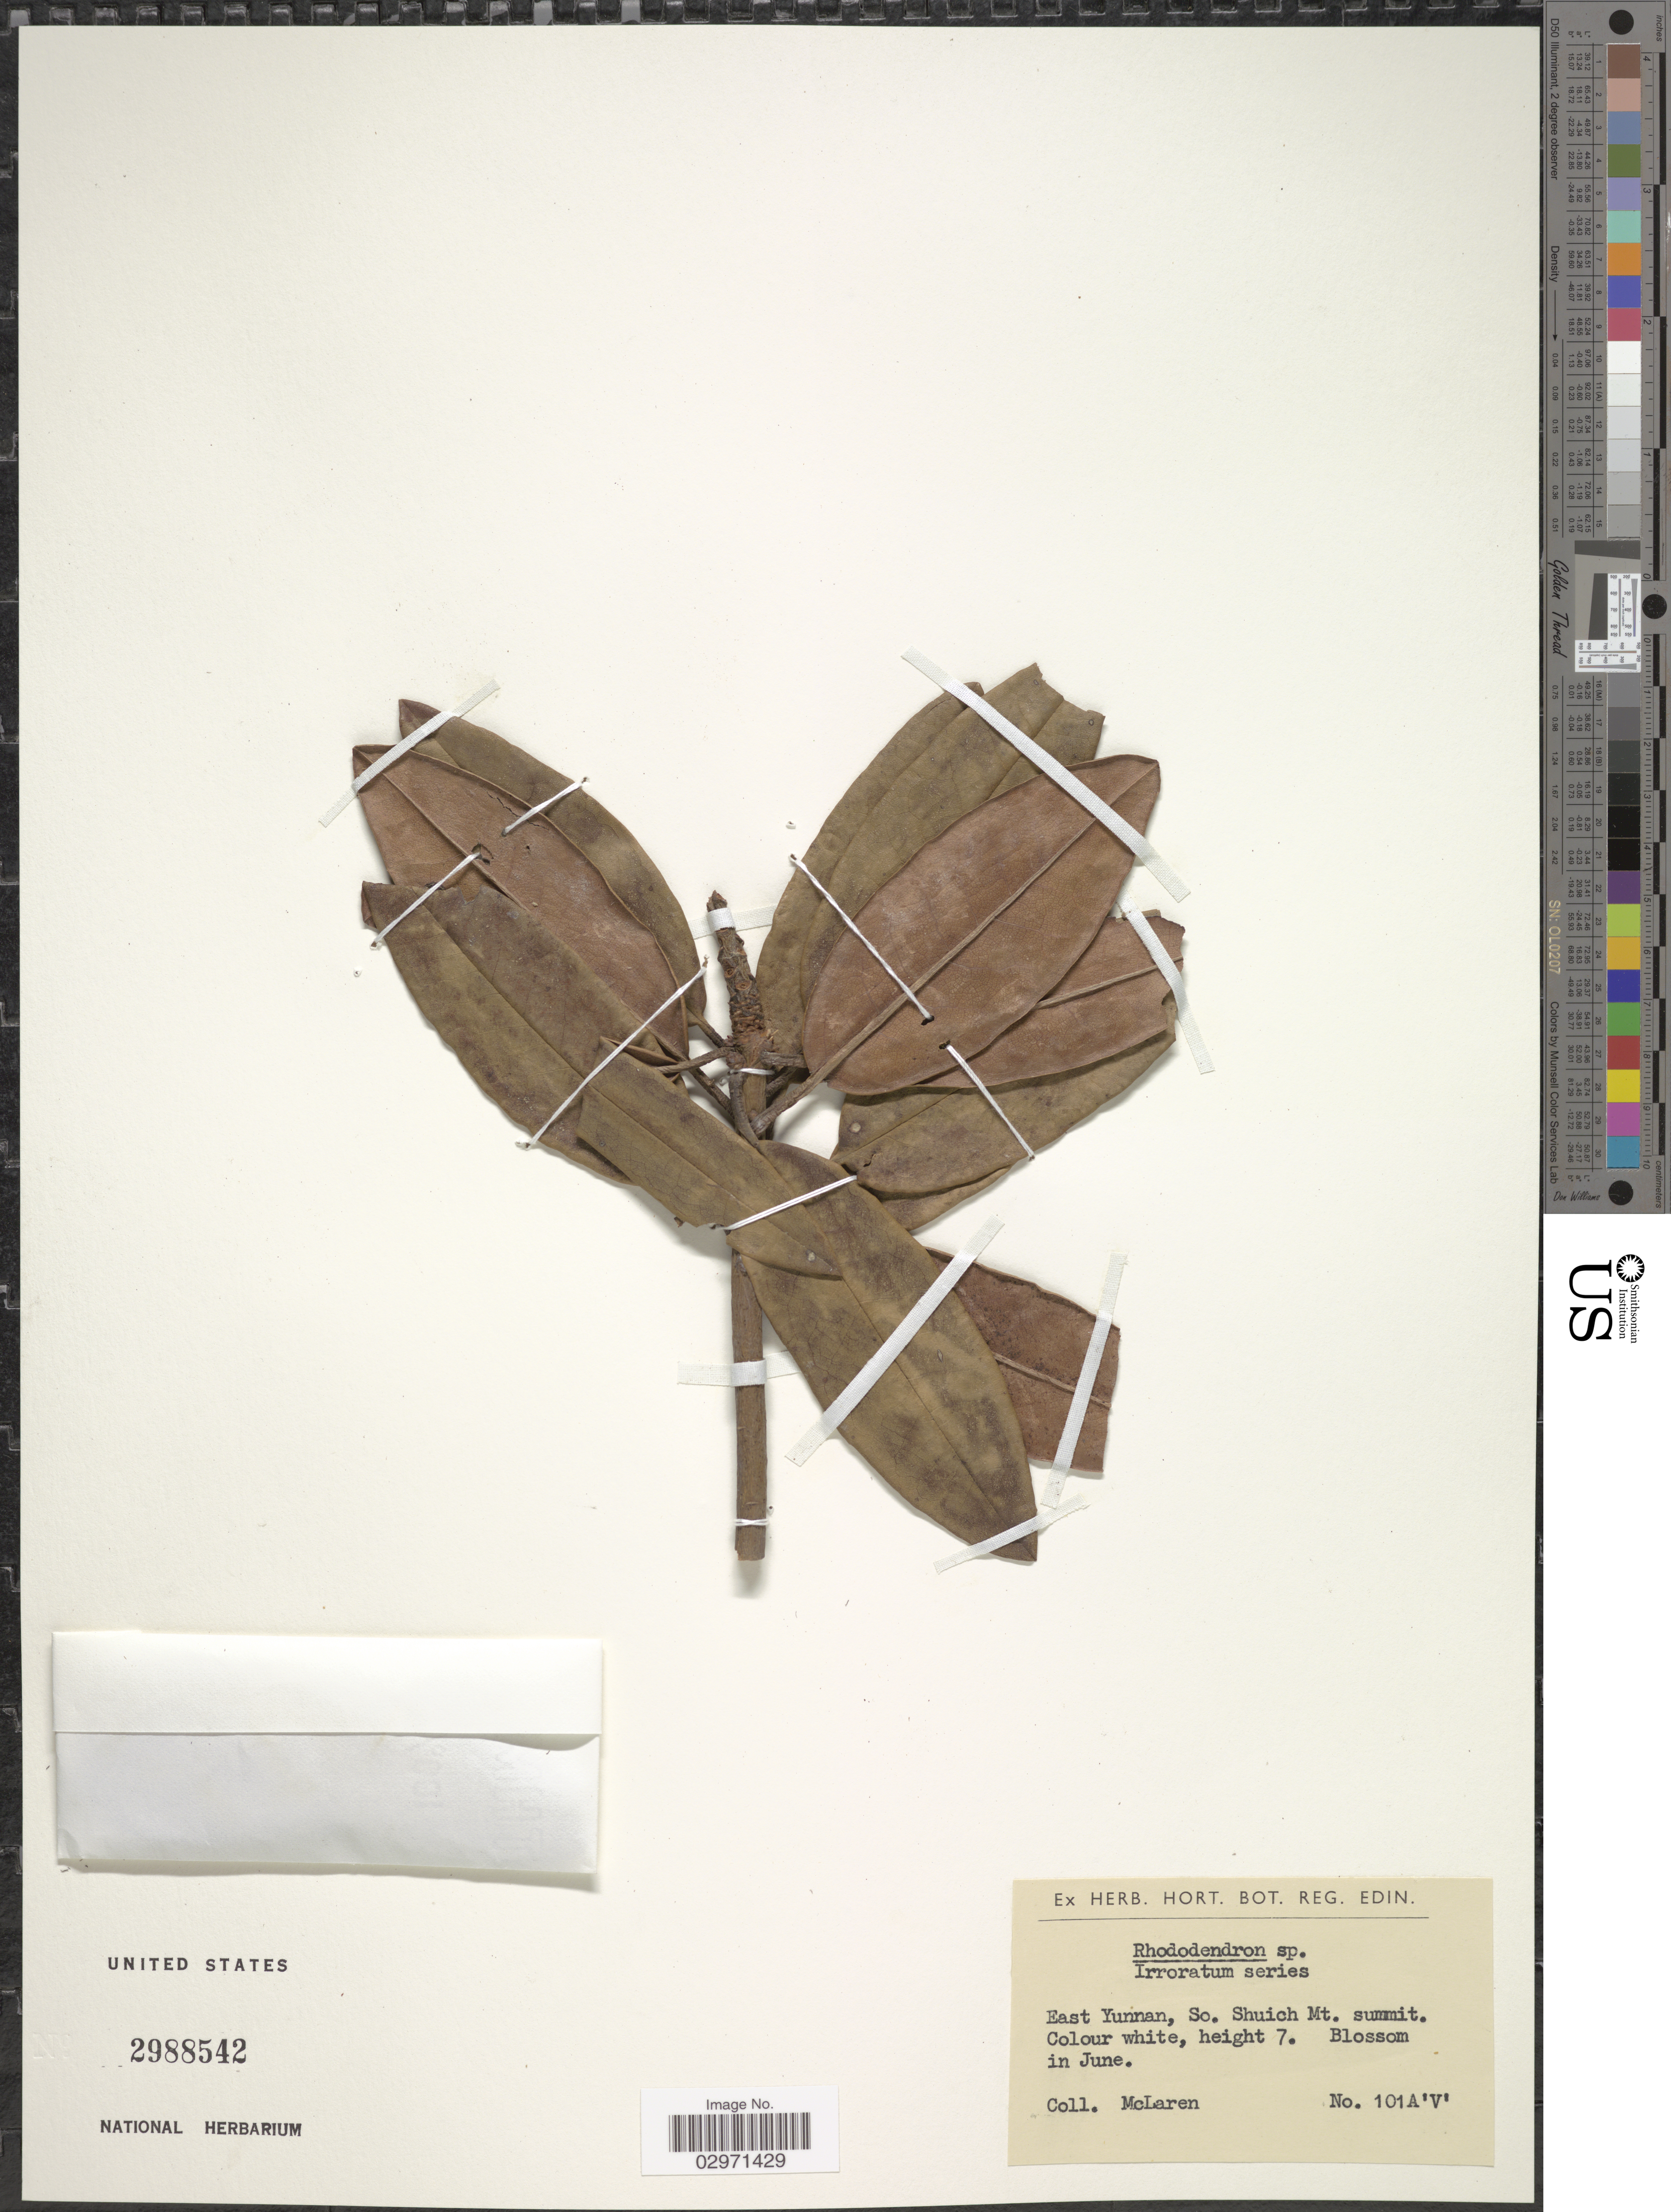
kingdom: Plantae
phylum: Tracheophyta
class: Magnoliopsida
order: Ericales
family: Ericaceae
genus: Rhododendron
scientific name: Rhododendron irroratum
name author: Franch.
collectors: McLaren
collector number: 101A'V'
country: China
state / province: Yunnan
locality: East Yunnan, So. Shuich Mt. summit.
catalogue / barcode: US 2988542